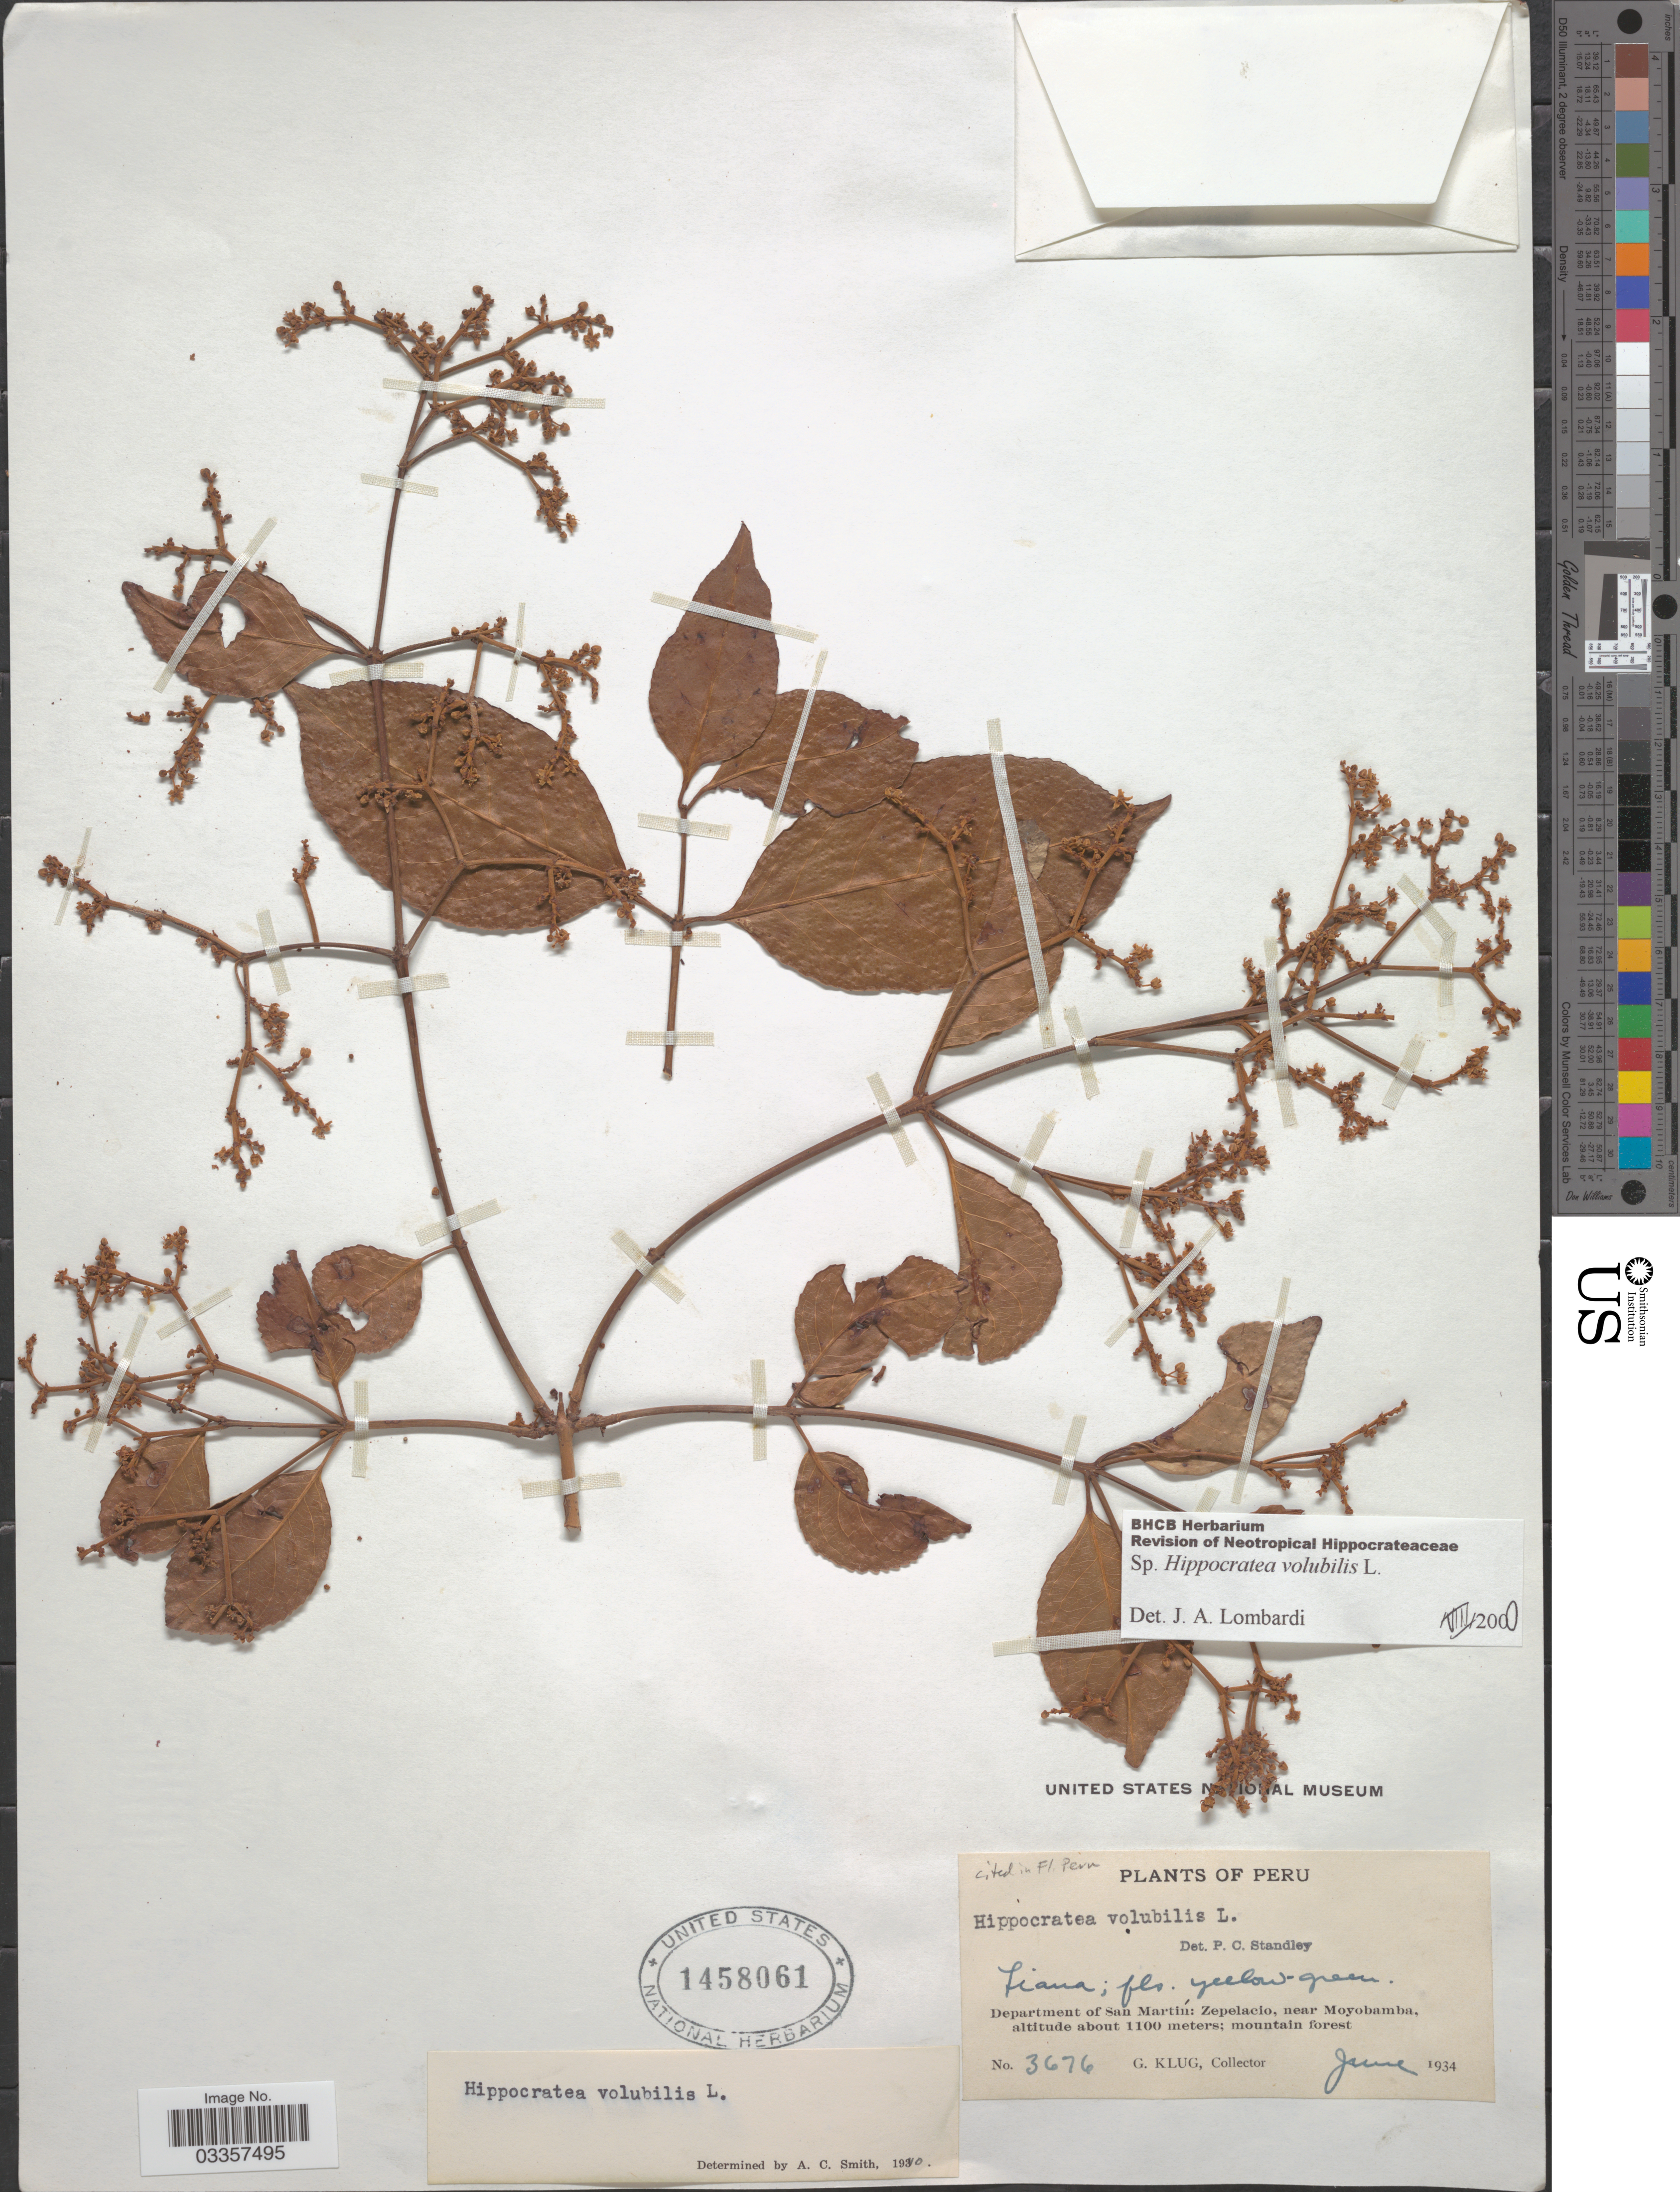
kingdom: Plantae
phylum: Tracheophyta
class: Magnoliopsida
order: Celastrales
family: Celastraceae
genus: Hippocratea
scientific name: Hippocratea volubilis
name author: L.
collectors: G. Klug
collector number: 3676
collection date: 1934-06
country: Peru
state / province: San Martín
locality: Department of San Martín: Zepelacio, near Moyobamba.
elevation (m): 1100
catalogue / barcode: US 1458061